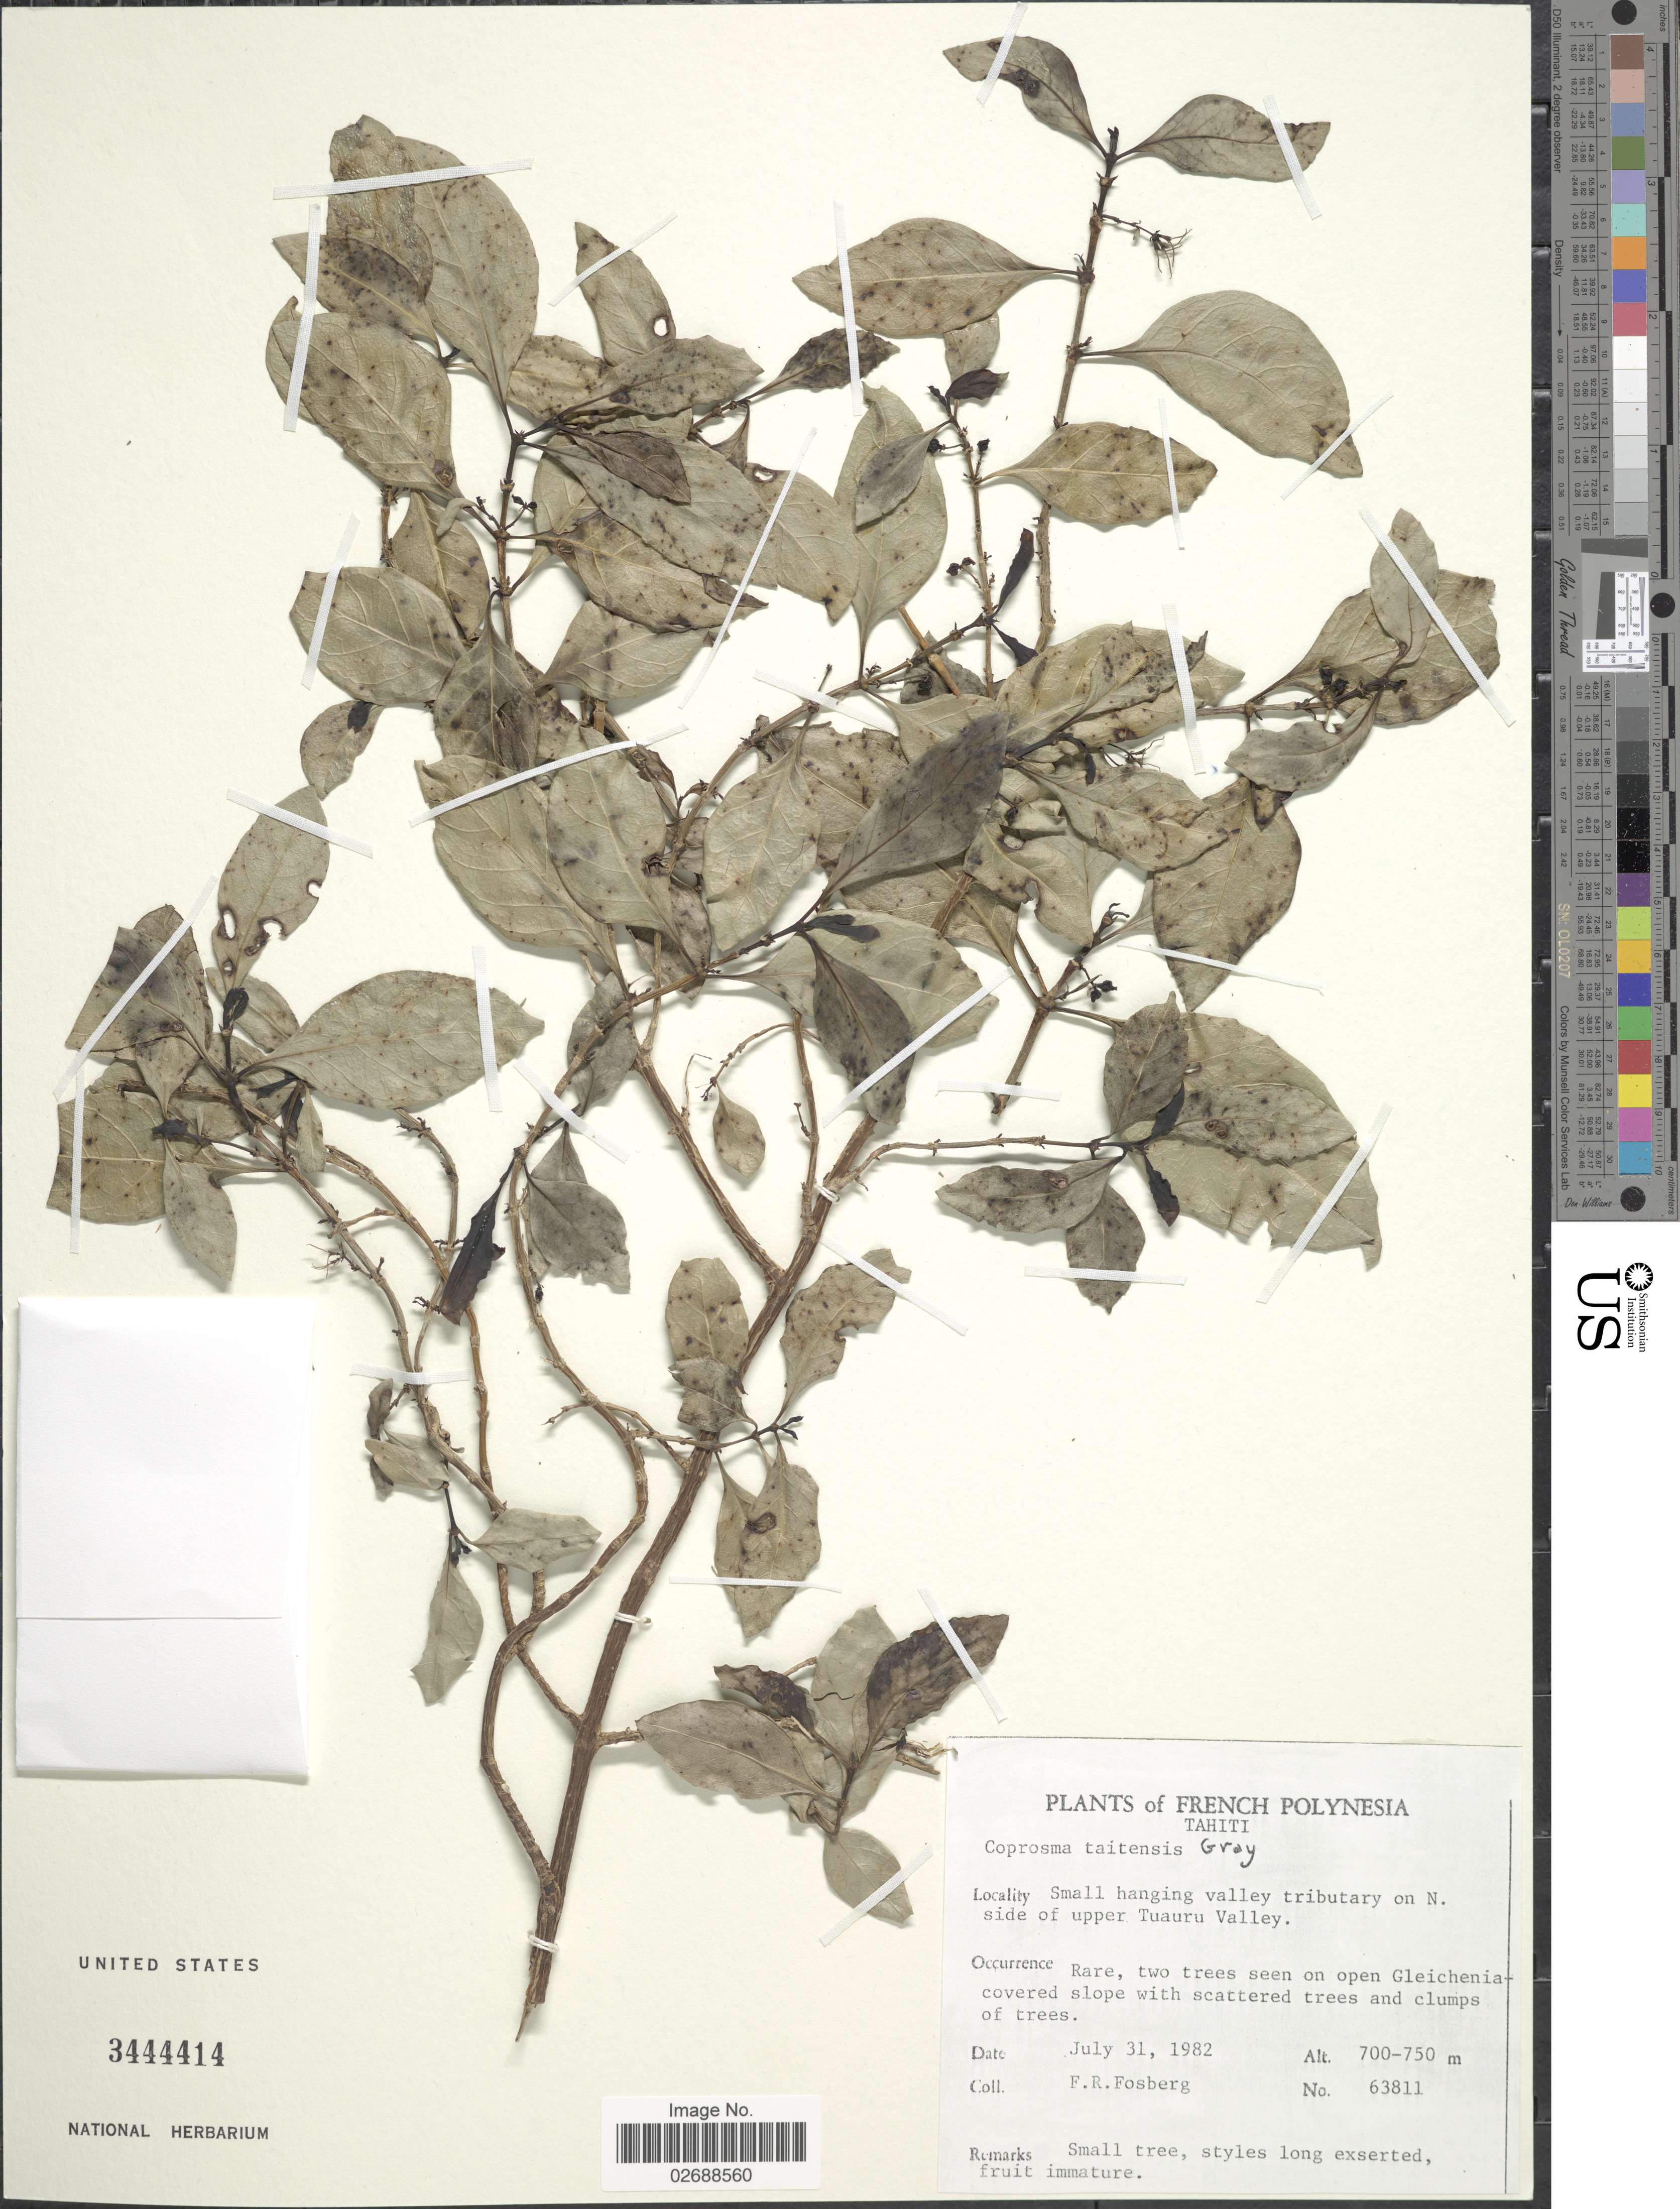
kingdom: Plantae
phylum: Tracheophyta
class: Magnoliopsida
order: Gentianales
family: Rubiaceae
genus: Coprosma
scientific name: Coprosma tahitensis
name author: A. Gray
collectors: F. R. Fosberg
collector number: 63811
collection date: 1982-07-31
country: French Polynesia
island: Tahiti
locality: Tahiti, small hanging valley tributary on N. side of upper Tuauru Valley.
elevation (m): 700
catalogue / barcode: US 3444414